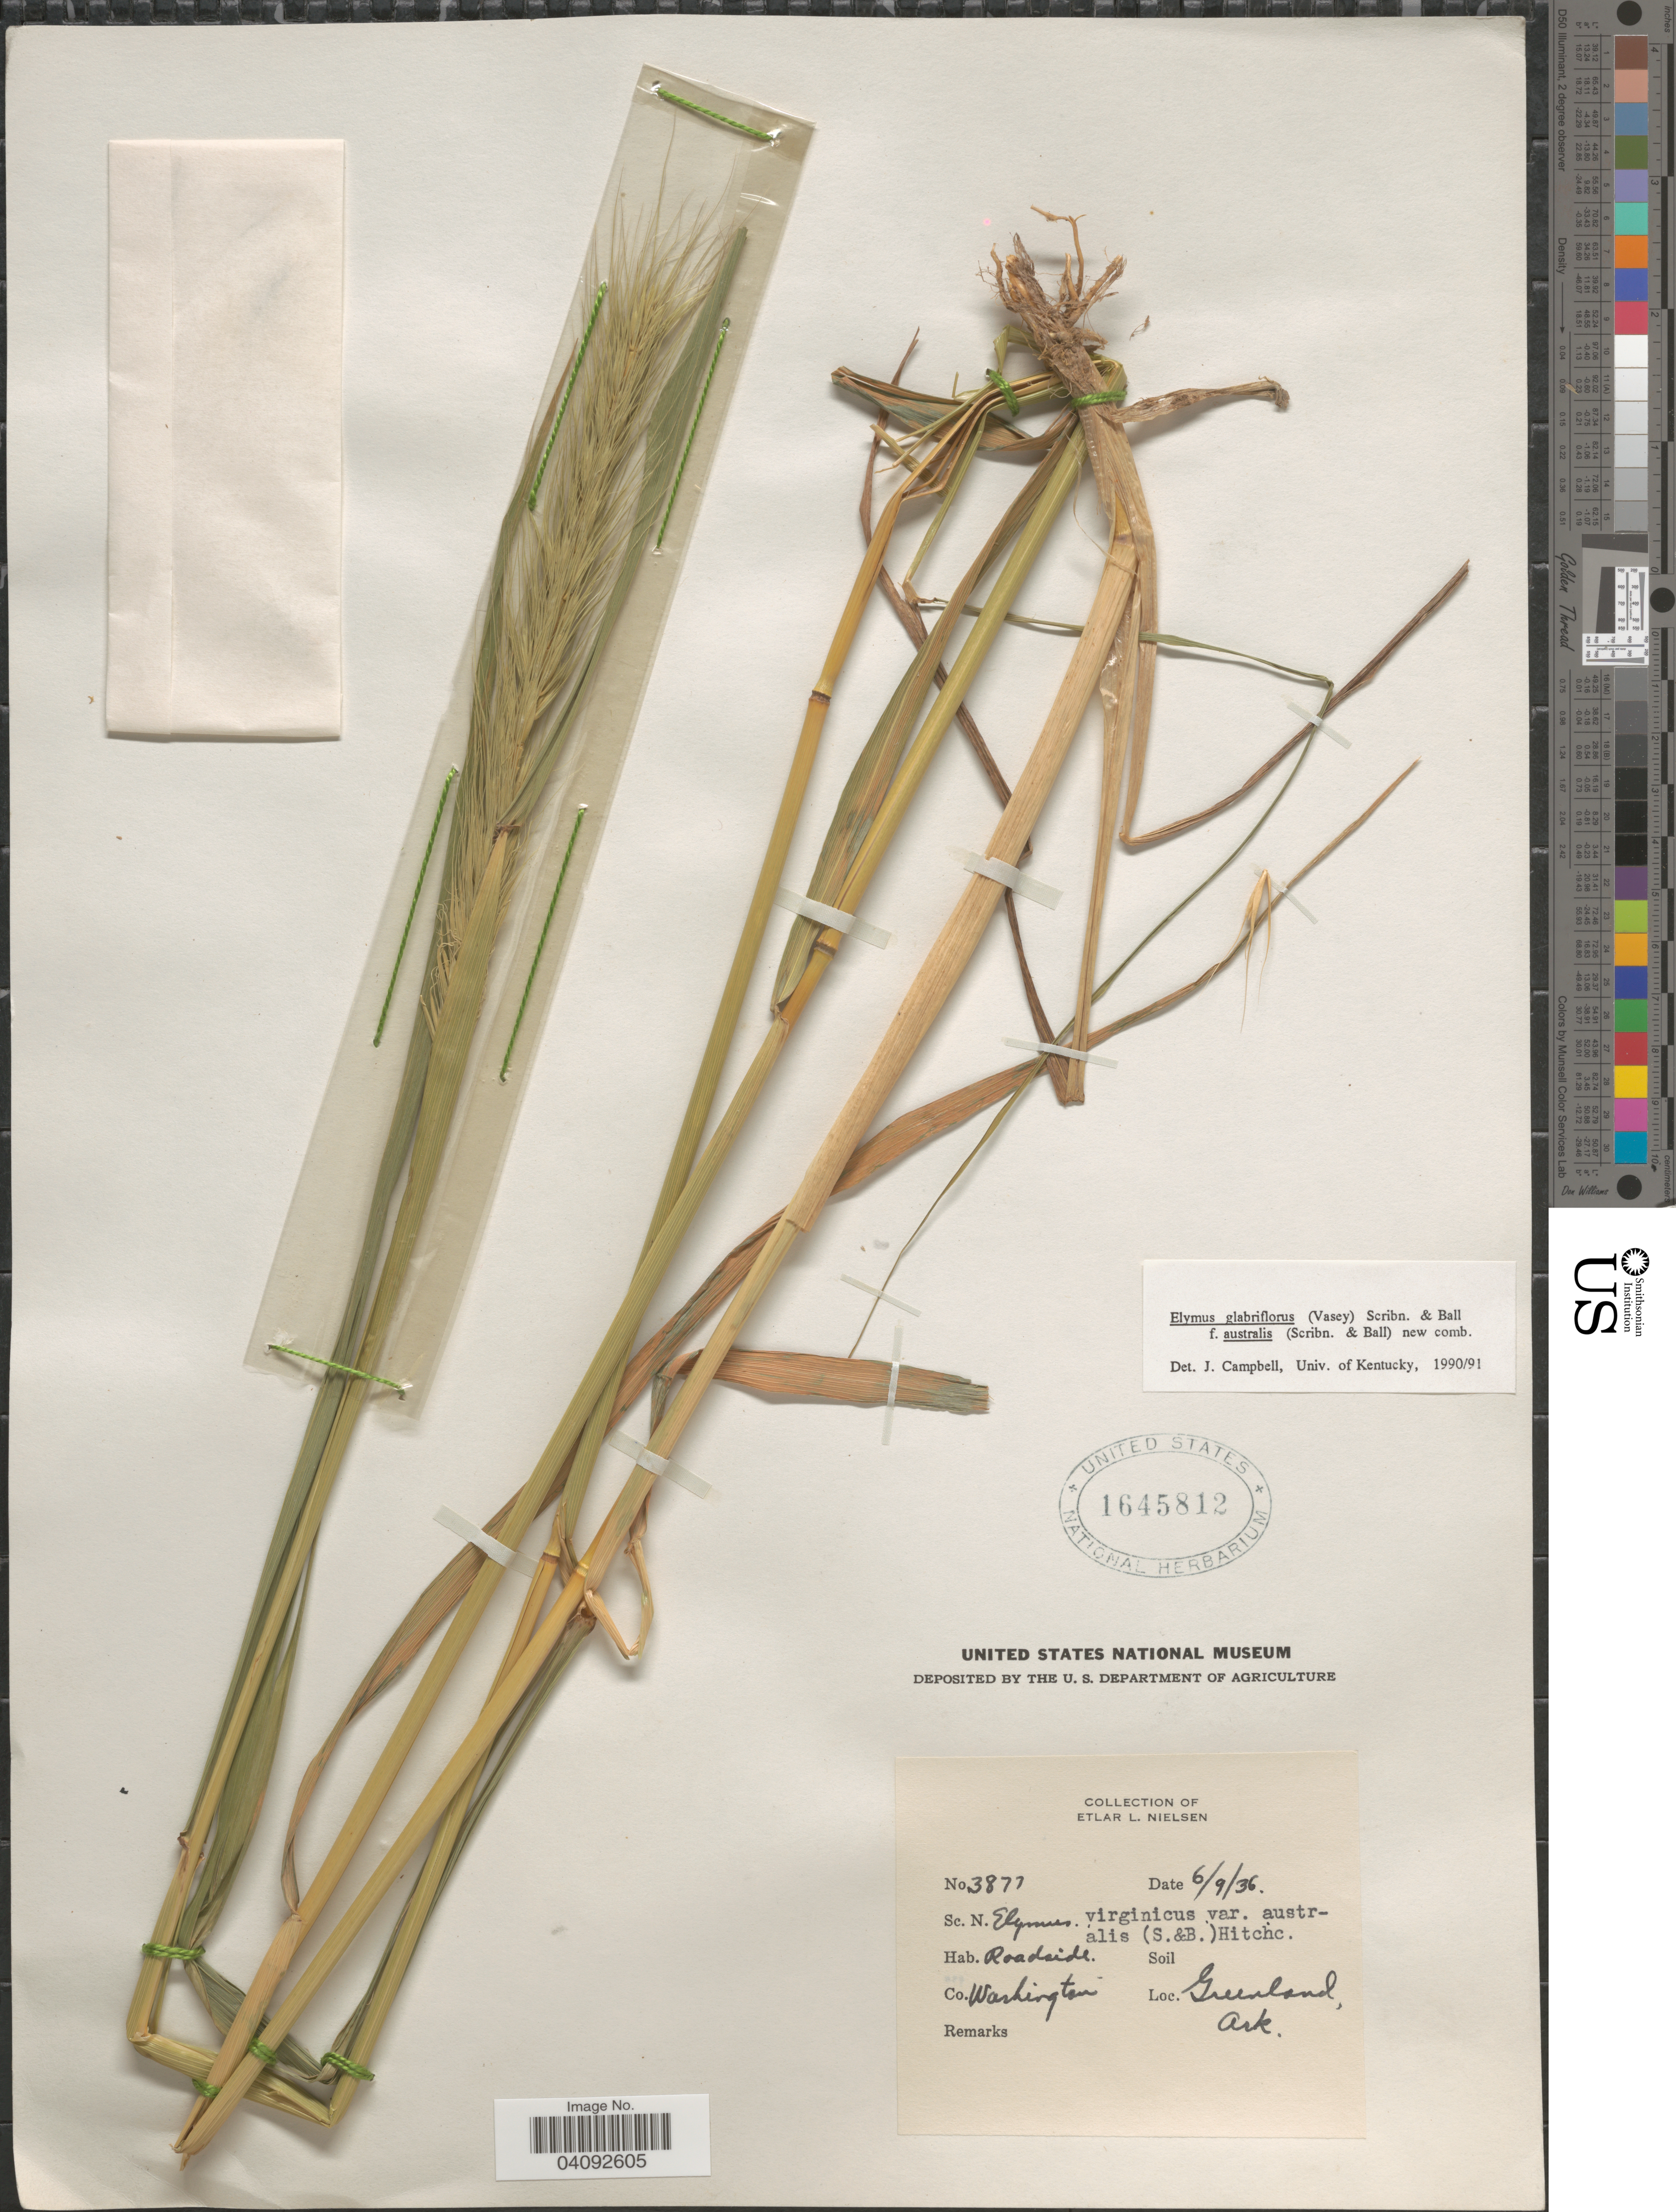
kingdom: Plantae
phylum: Tracheophyta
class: Liliopsida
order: Poales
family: Poaceae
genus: Elymus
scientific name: Elymus glabriflorus var. australis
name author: (Scribn. & C.R. Ball) J.J.N. Campb.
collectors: E. L. Nielsen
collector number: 3877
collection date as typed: Transcribed d/m/y: 9/6/36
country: United States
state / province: Arkansas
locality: Co. Washington. Greenland.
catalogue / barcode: US 1645812